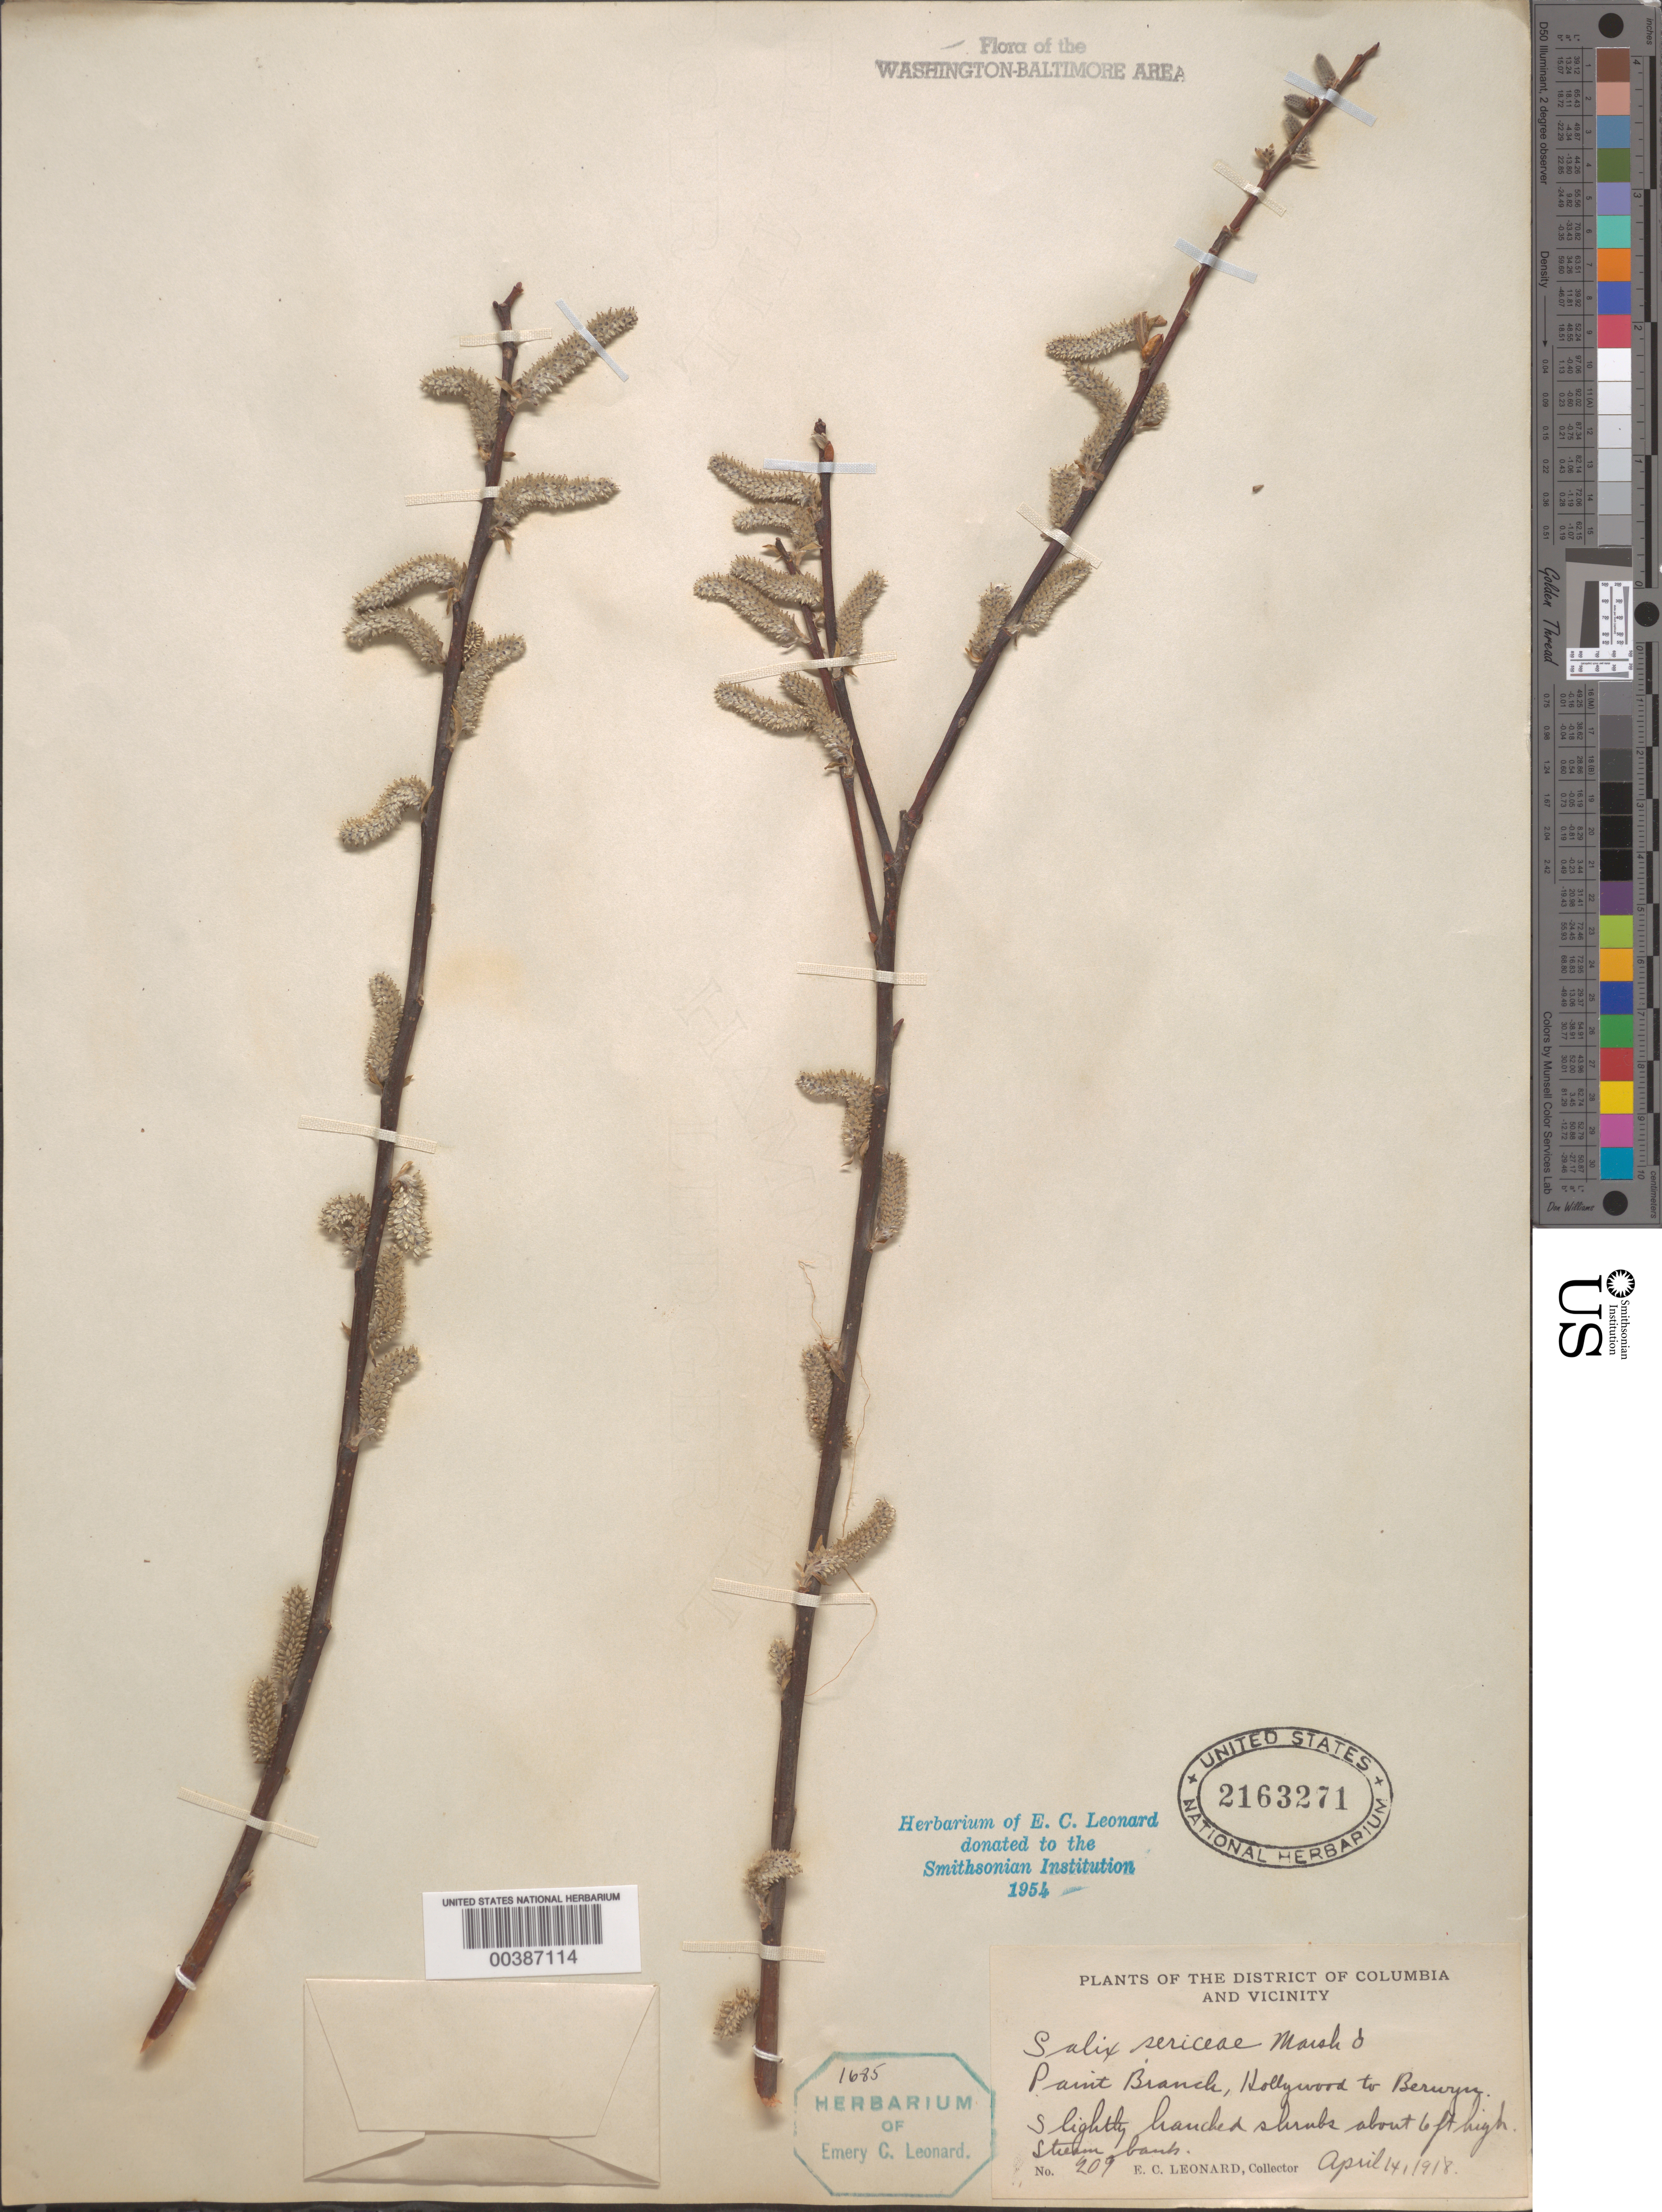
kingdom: Plantae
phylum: Tracheophyta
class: Magnoliopsida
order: Malpighiales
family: Salicaceae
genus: Salix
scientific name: Salix sericea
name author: Marshall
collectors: E. C. Leonard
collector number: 209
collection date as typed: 14 Apr 1918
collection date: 1918-04-14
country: United States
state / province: Maryland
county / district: Prince George's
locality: Paint Branch, Hollywood to Berwyn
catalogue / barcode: US 2163271